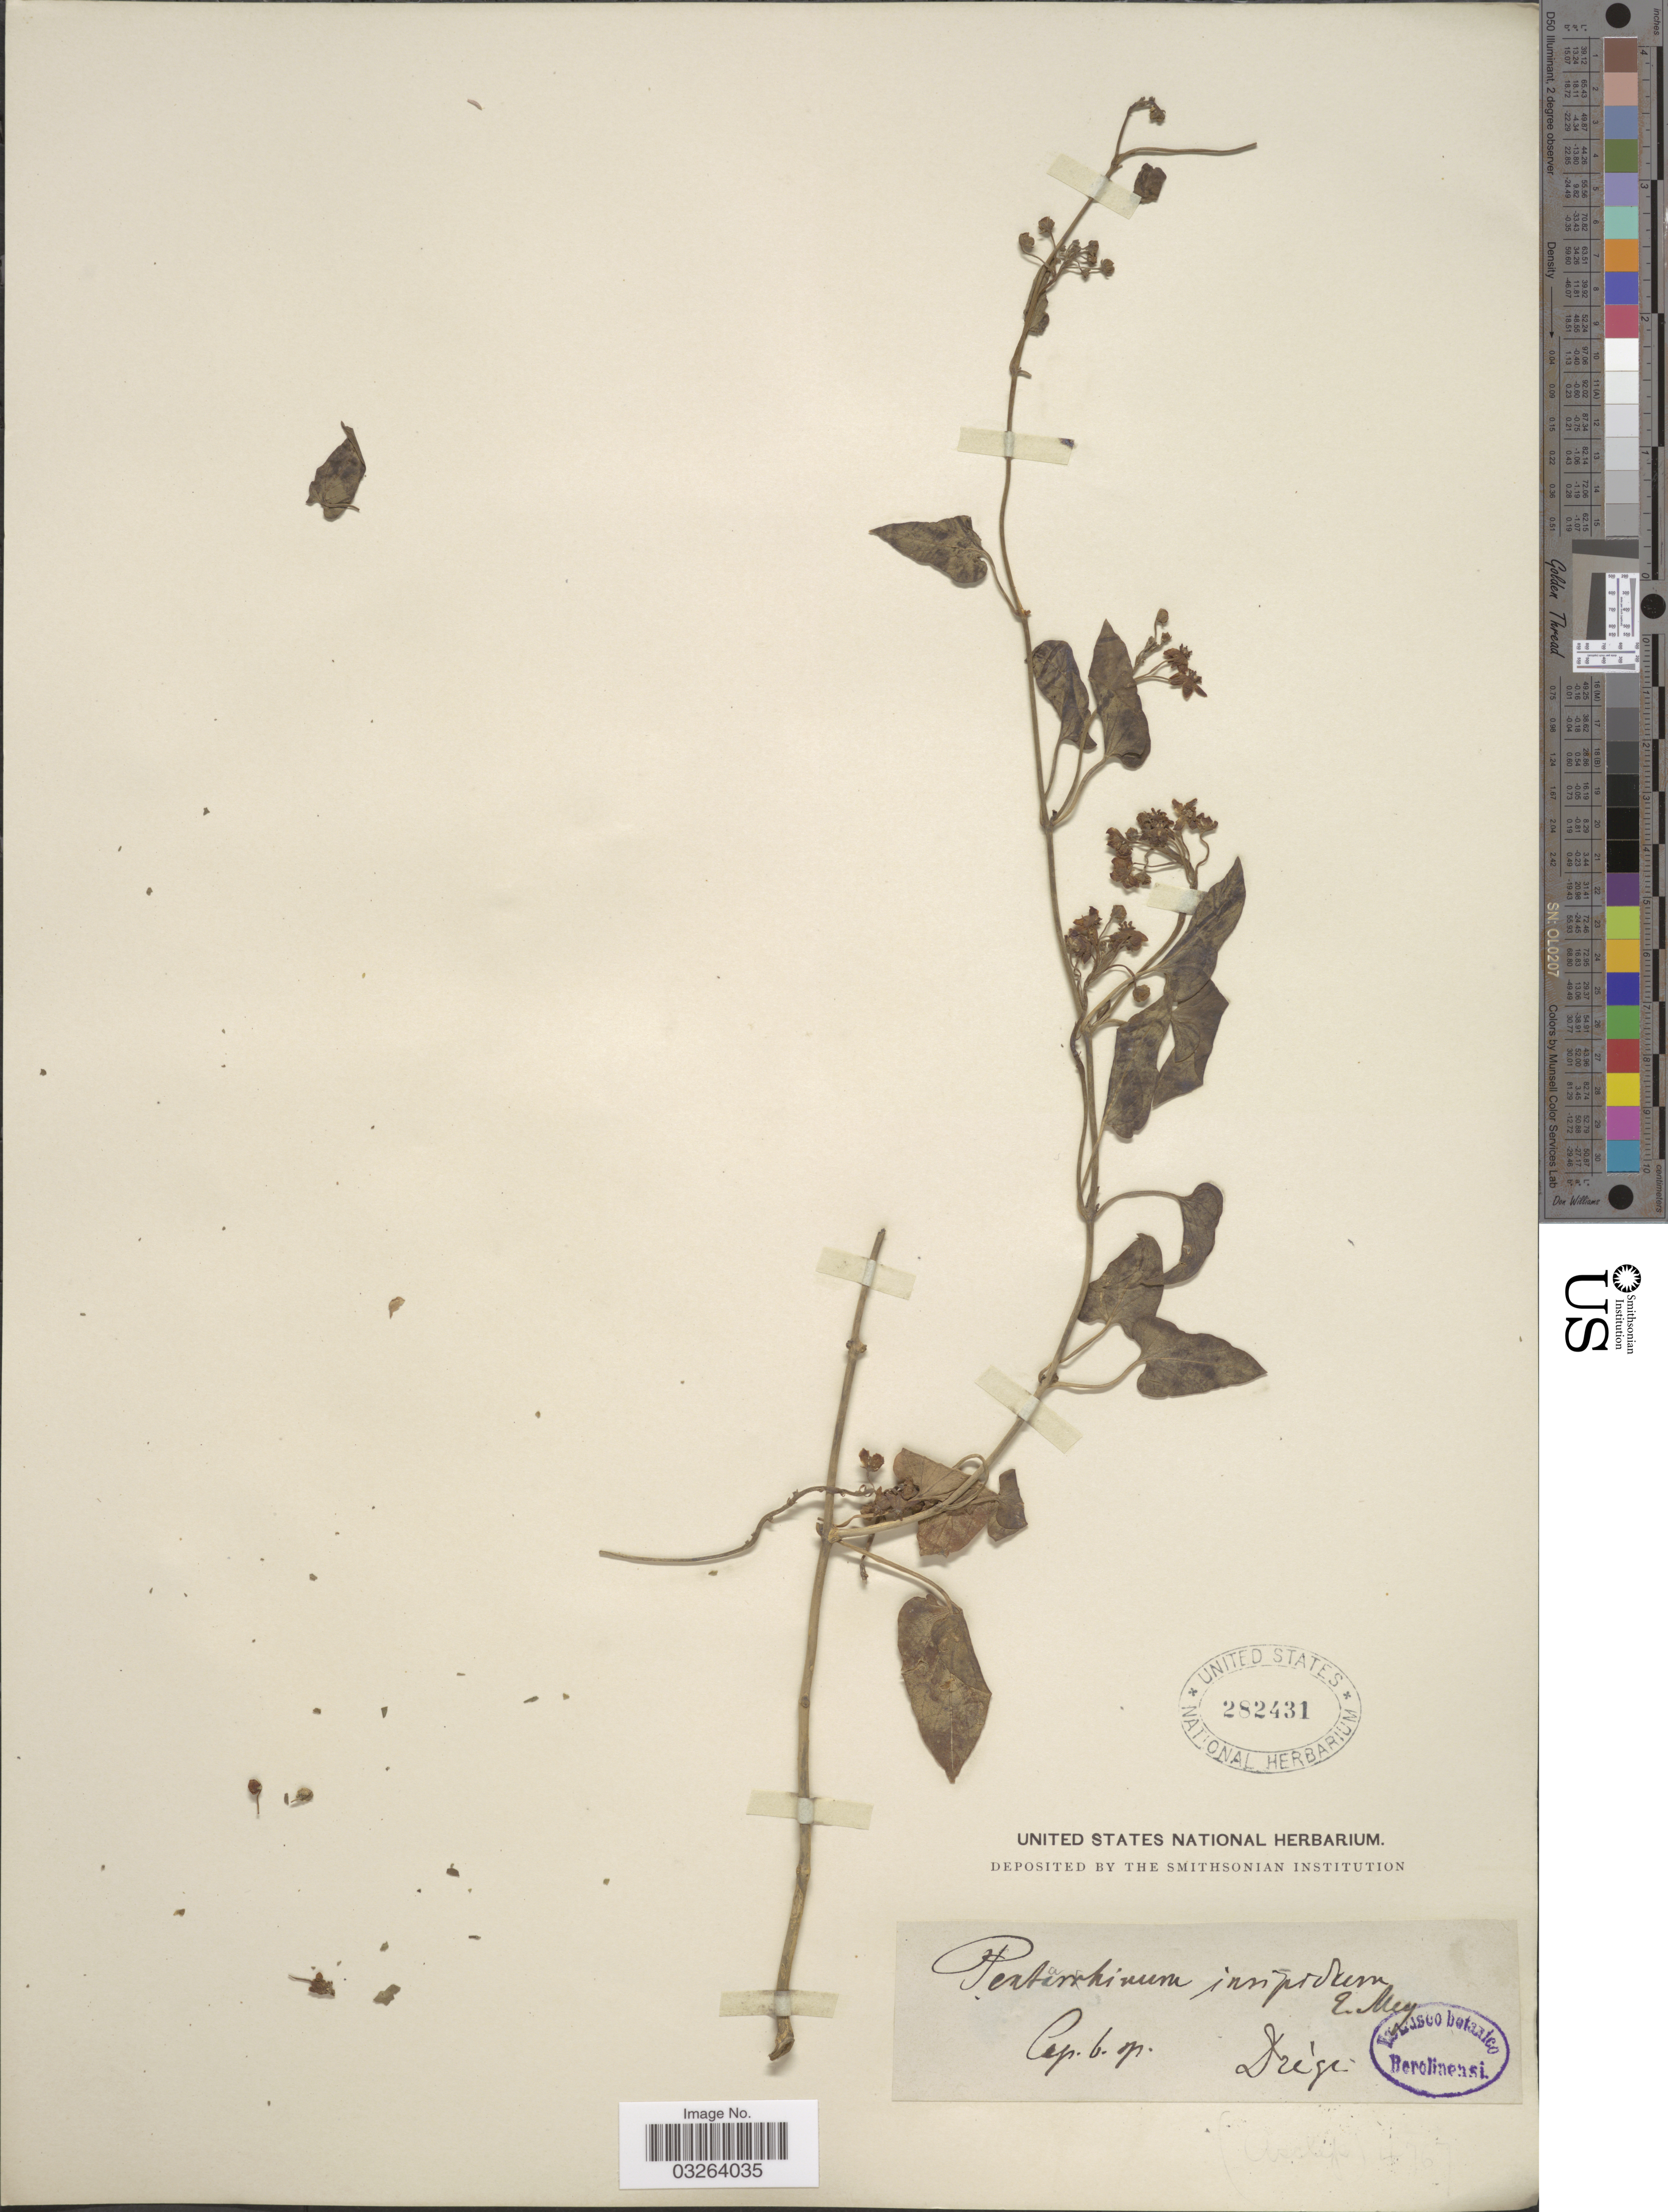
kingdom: Plantae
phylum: Tracheophyta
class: Magnoliopsida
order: Gentianales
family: Apocynaceae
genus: Pentarrhinum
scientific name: Pentarrhinum insipidum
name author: E. Mey.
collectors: Drege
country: South Africa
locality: Cap.b.sp.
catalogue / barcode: US 282431